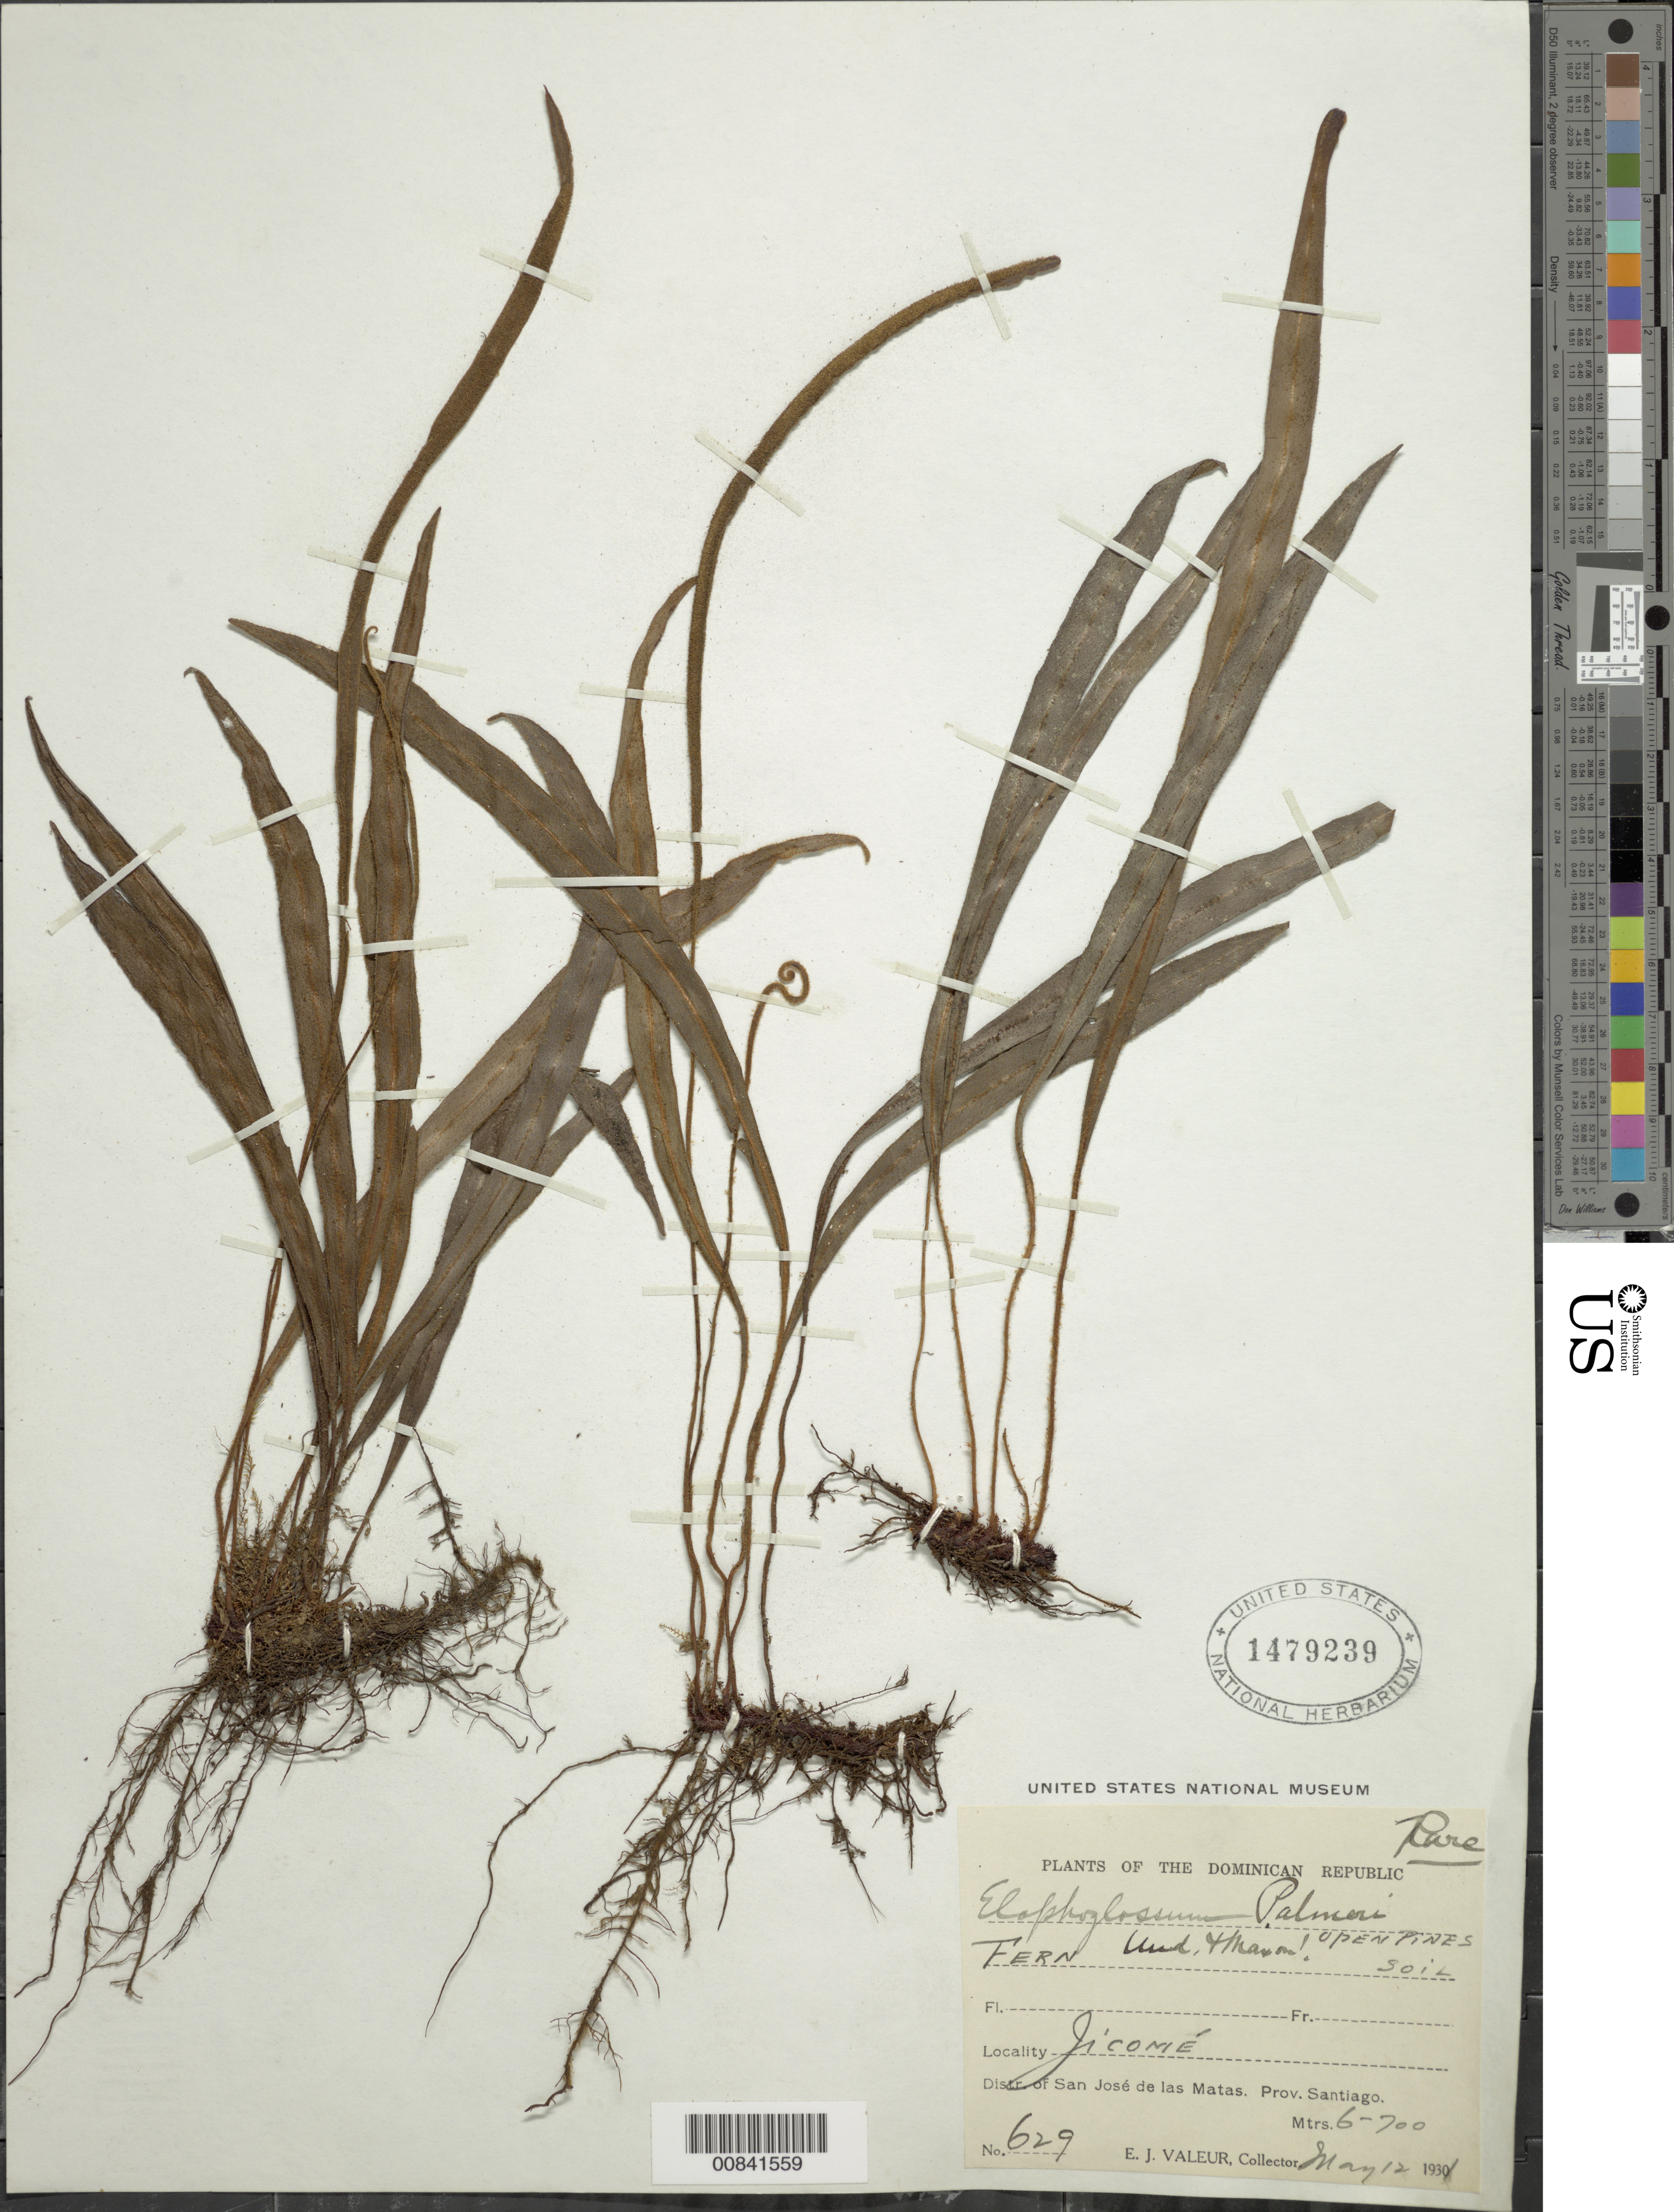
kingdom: Plantae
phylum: Tracheophyta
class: Polypodiopsida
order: Polypodiales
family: Dryopteridaceae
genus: Elaphoglossum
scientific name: Elaphoglossum palmeri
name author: Underw. & Maxon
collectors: E. Valeur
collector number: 629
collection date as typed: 12 May 1931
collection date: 1931-05-12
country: Dominican Republic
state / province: Santiago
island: Hispaniola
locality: Dist. San José de las Matas, Jicomé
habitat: Open pines, on soil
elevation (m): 600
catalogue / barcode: US 1479239